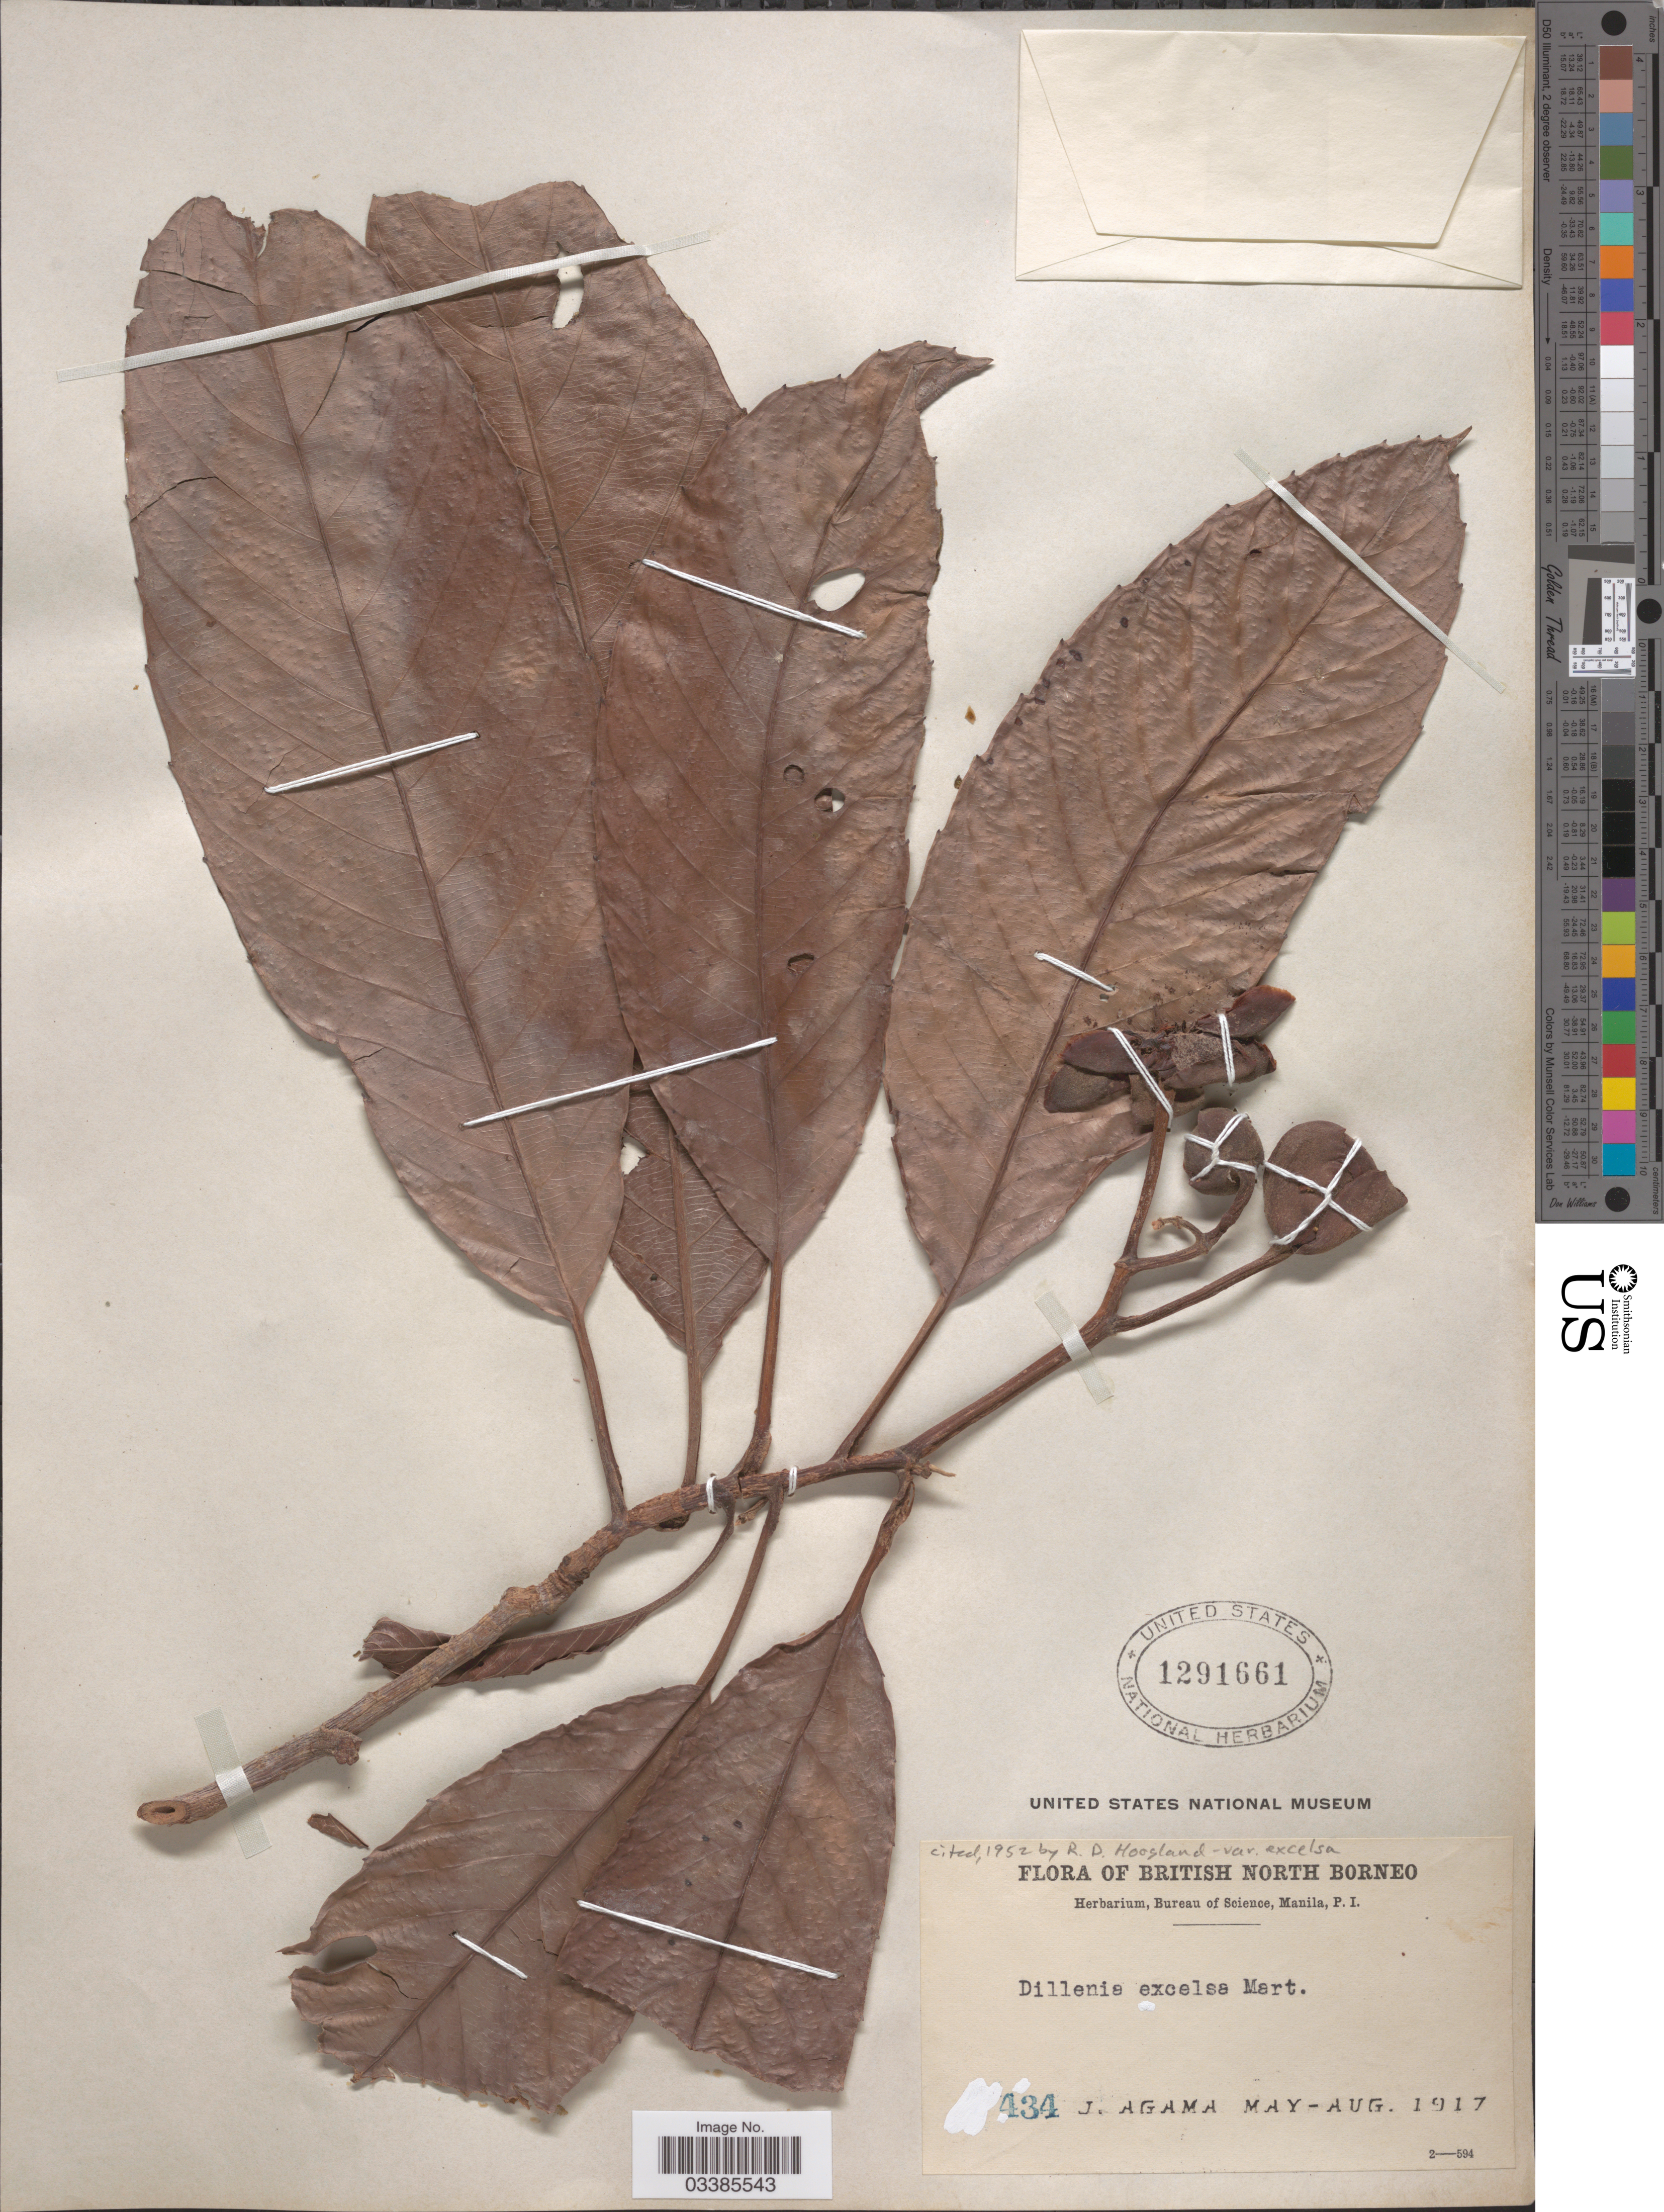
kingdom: Plantae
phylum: Tracheophyta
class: Magnoliopsida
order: Dilleniales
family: Dilleniaceae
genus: Dillenia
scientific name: Dillenia excelsa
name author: (Jack) Martelli ex Gilg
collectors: J. Agama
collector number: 434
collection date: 1917-05/1917-08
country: Malaysia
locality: British North Borneo.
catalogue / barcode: US 1291661